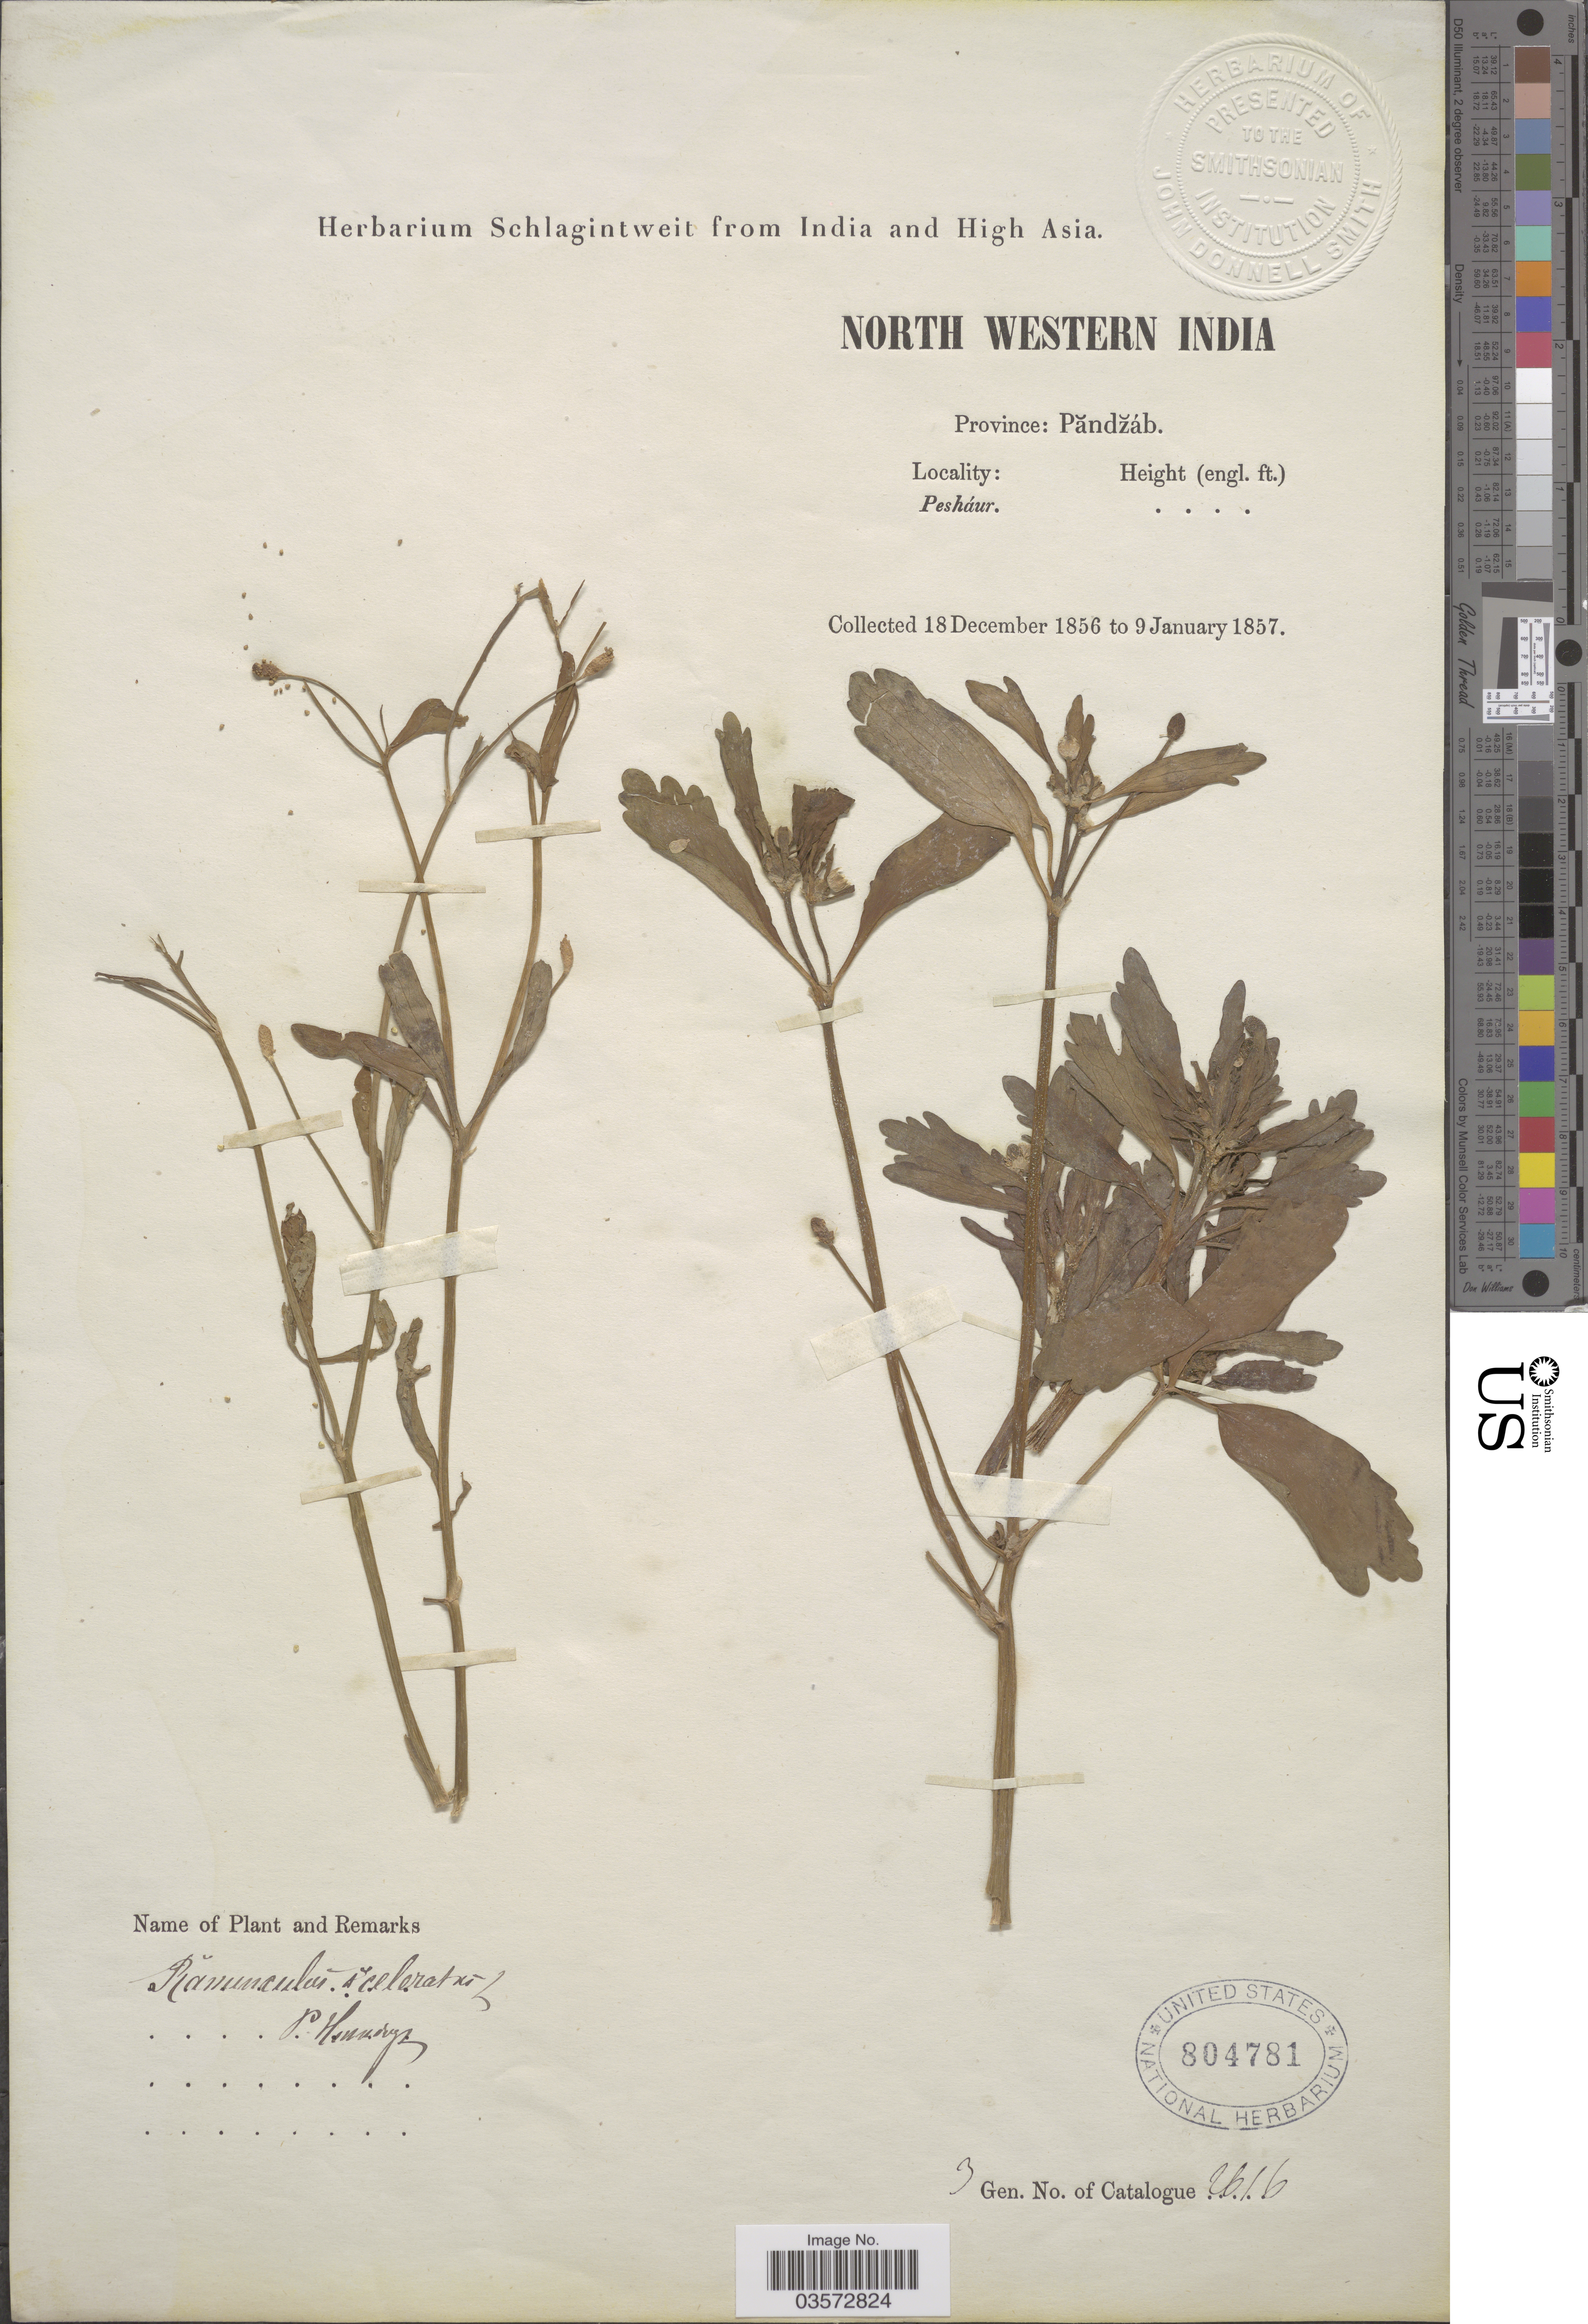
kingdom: Plantae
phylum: Tracheophyta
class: Magnoliopsida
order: Ranunculales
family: Ranunculaceae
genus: Ranunculus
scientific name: Ranunculus sceleratus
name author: L.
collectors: ex herb. Schlagintweit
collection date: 1856-12-18/1857-01-09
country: India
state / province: Punjab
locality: North Western India. Province: Păndžáb. Pesháur.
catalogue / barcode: US 804781